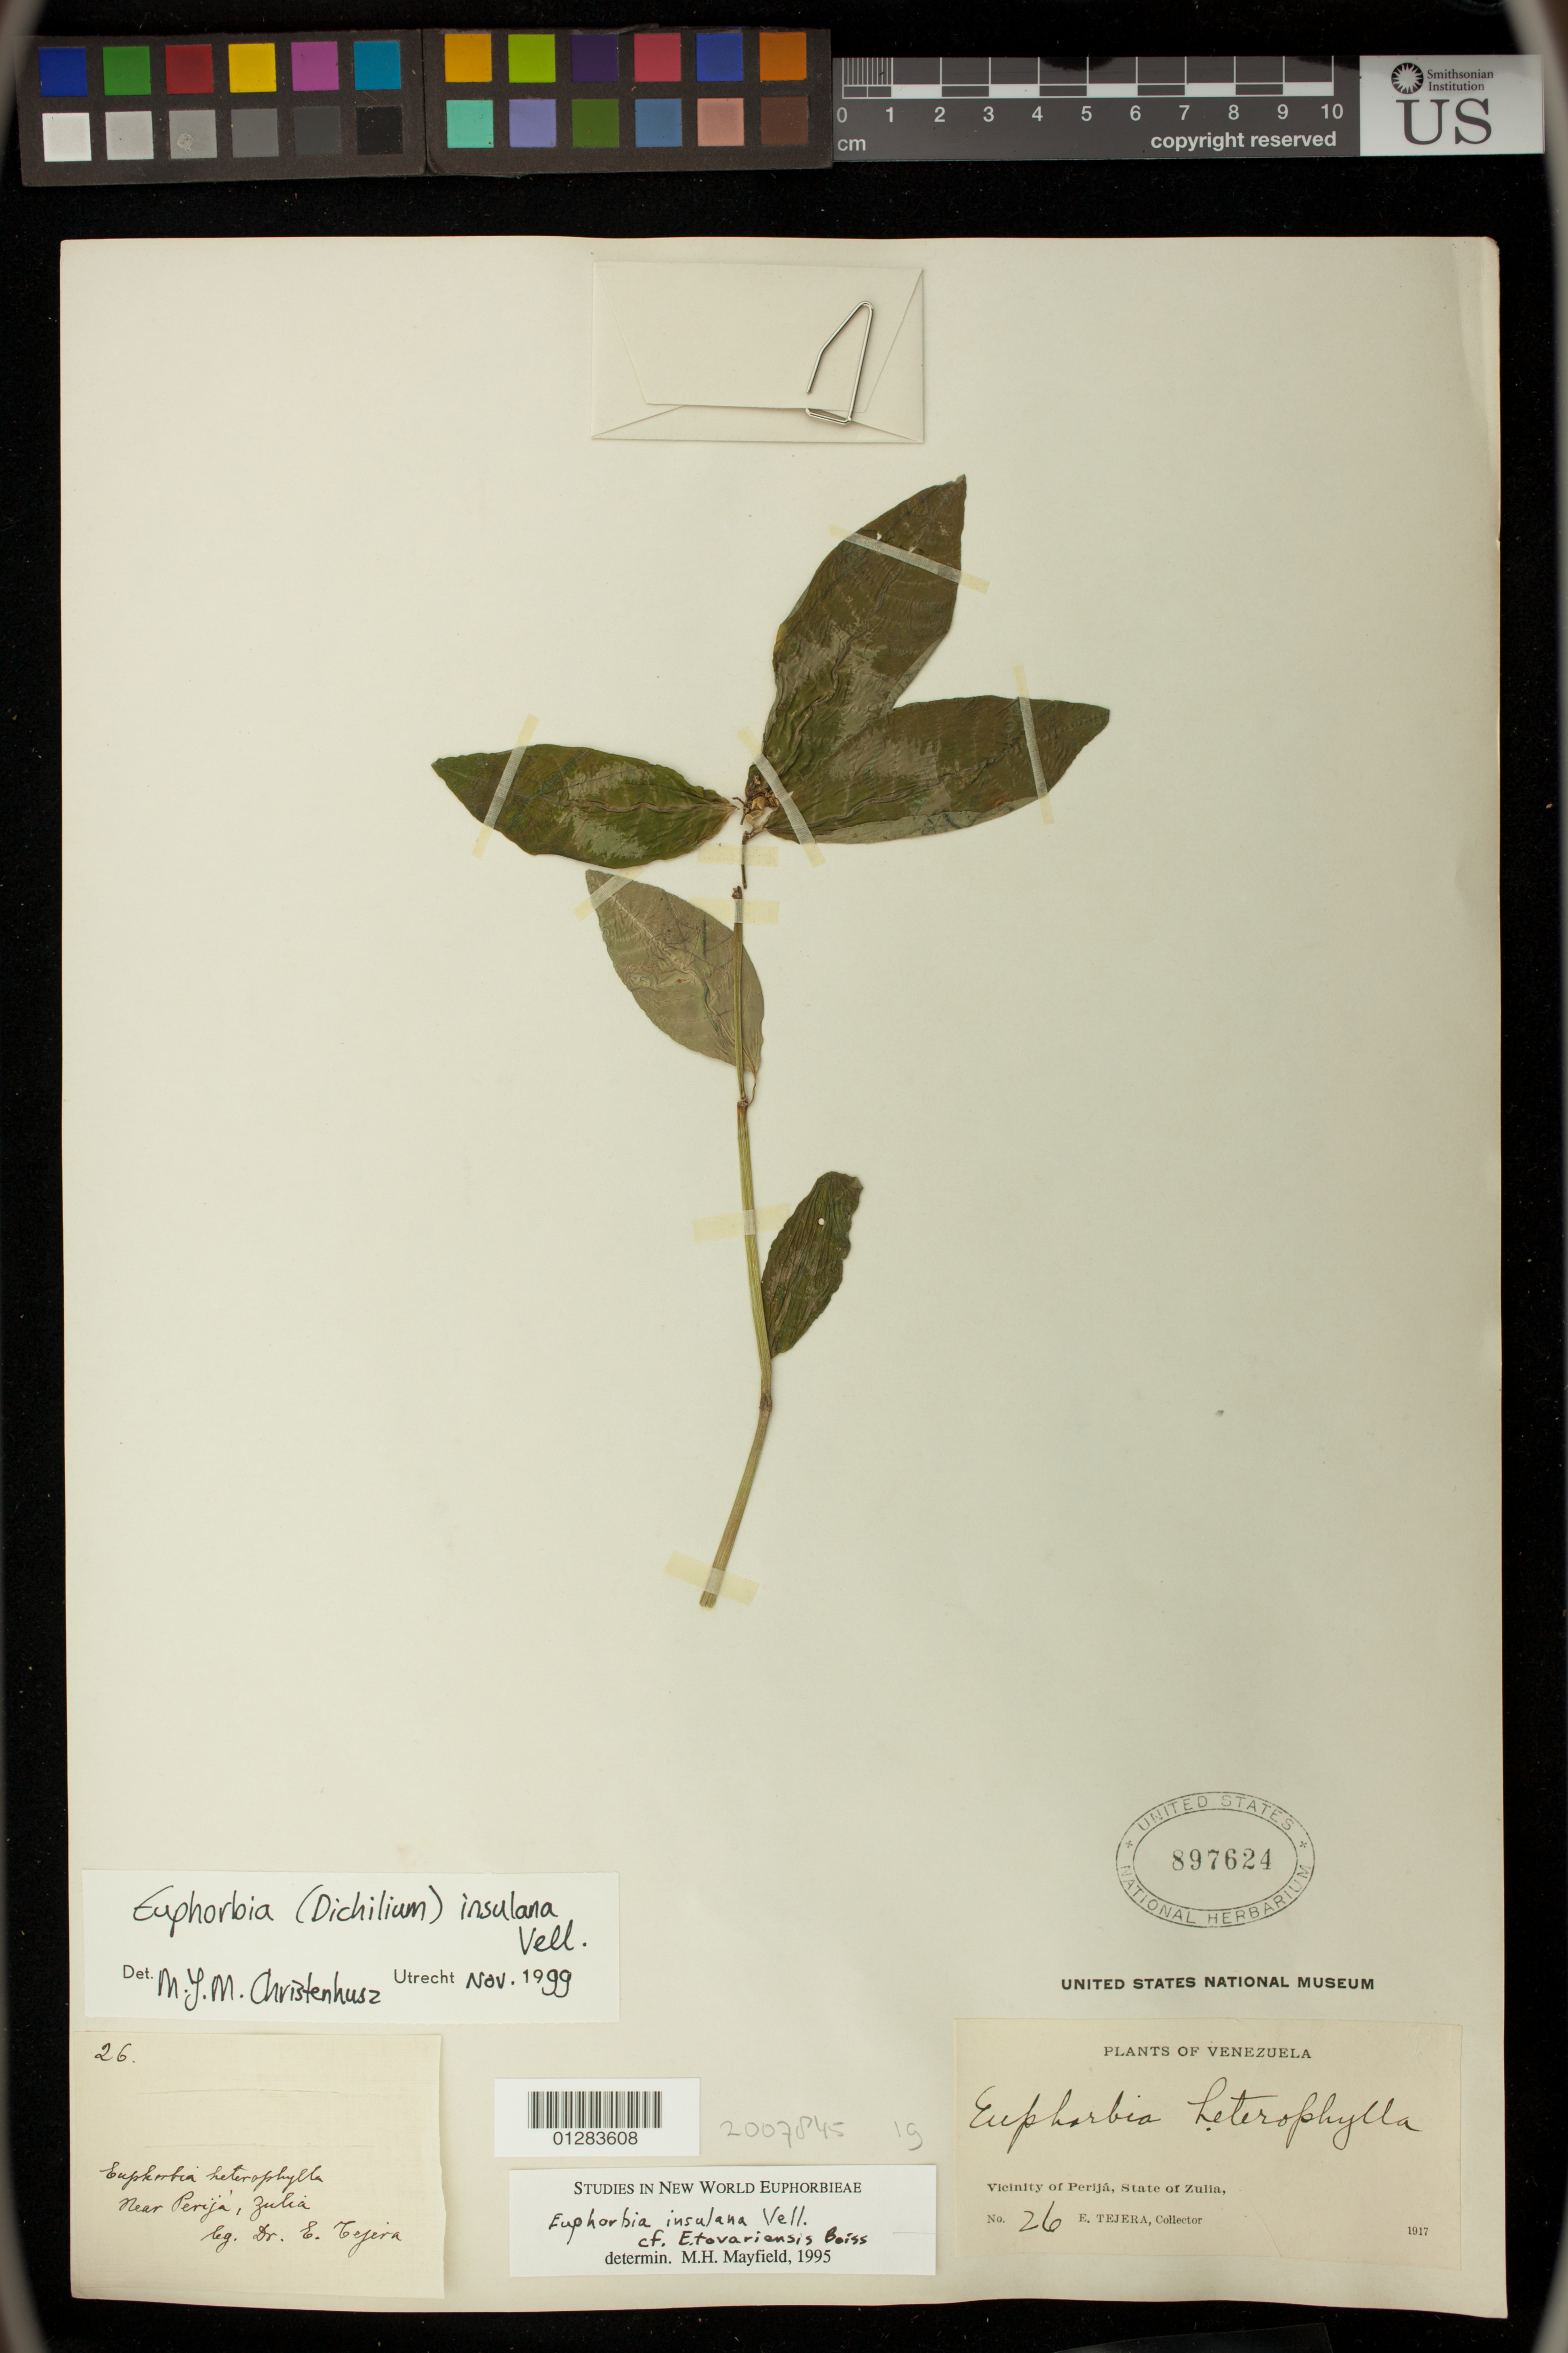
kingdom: Plantae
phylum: Tracheophyta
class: Magnoliopsida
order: Malpighiales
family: Euphorbiaceae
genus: Euphorbia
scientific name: Euphorbia insulana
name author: Vell.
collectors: E. Tejera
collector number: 26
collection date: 1917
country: Venezuela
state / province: Zulia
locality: Vicinity of Perija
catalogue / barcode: US 897624